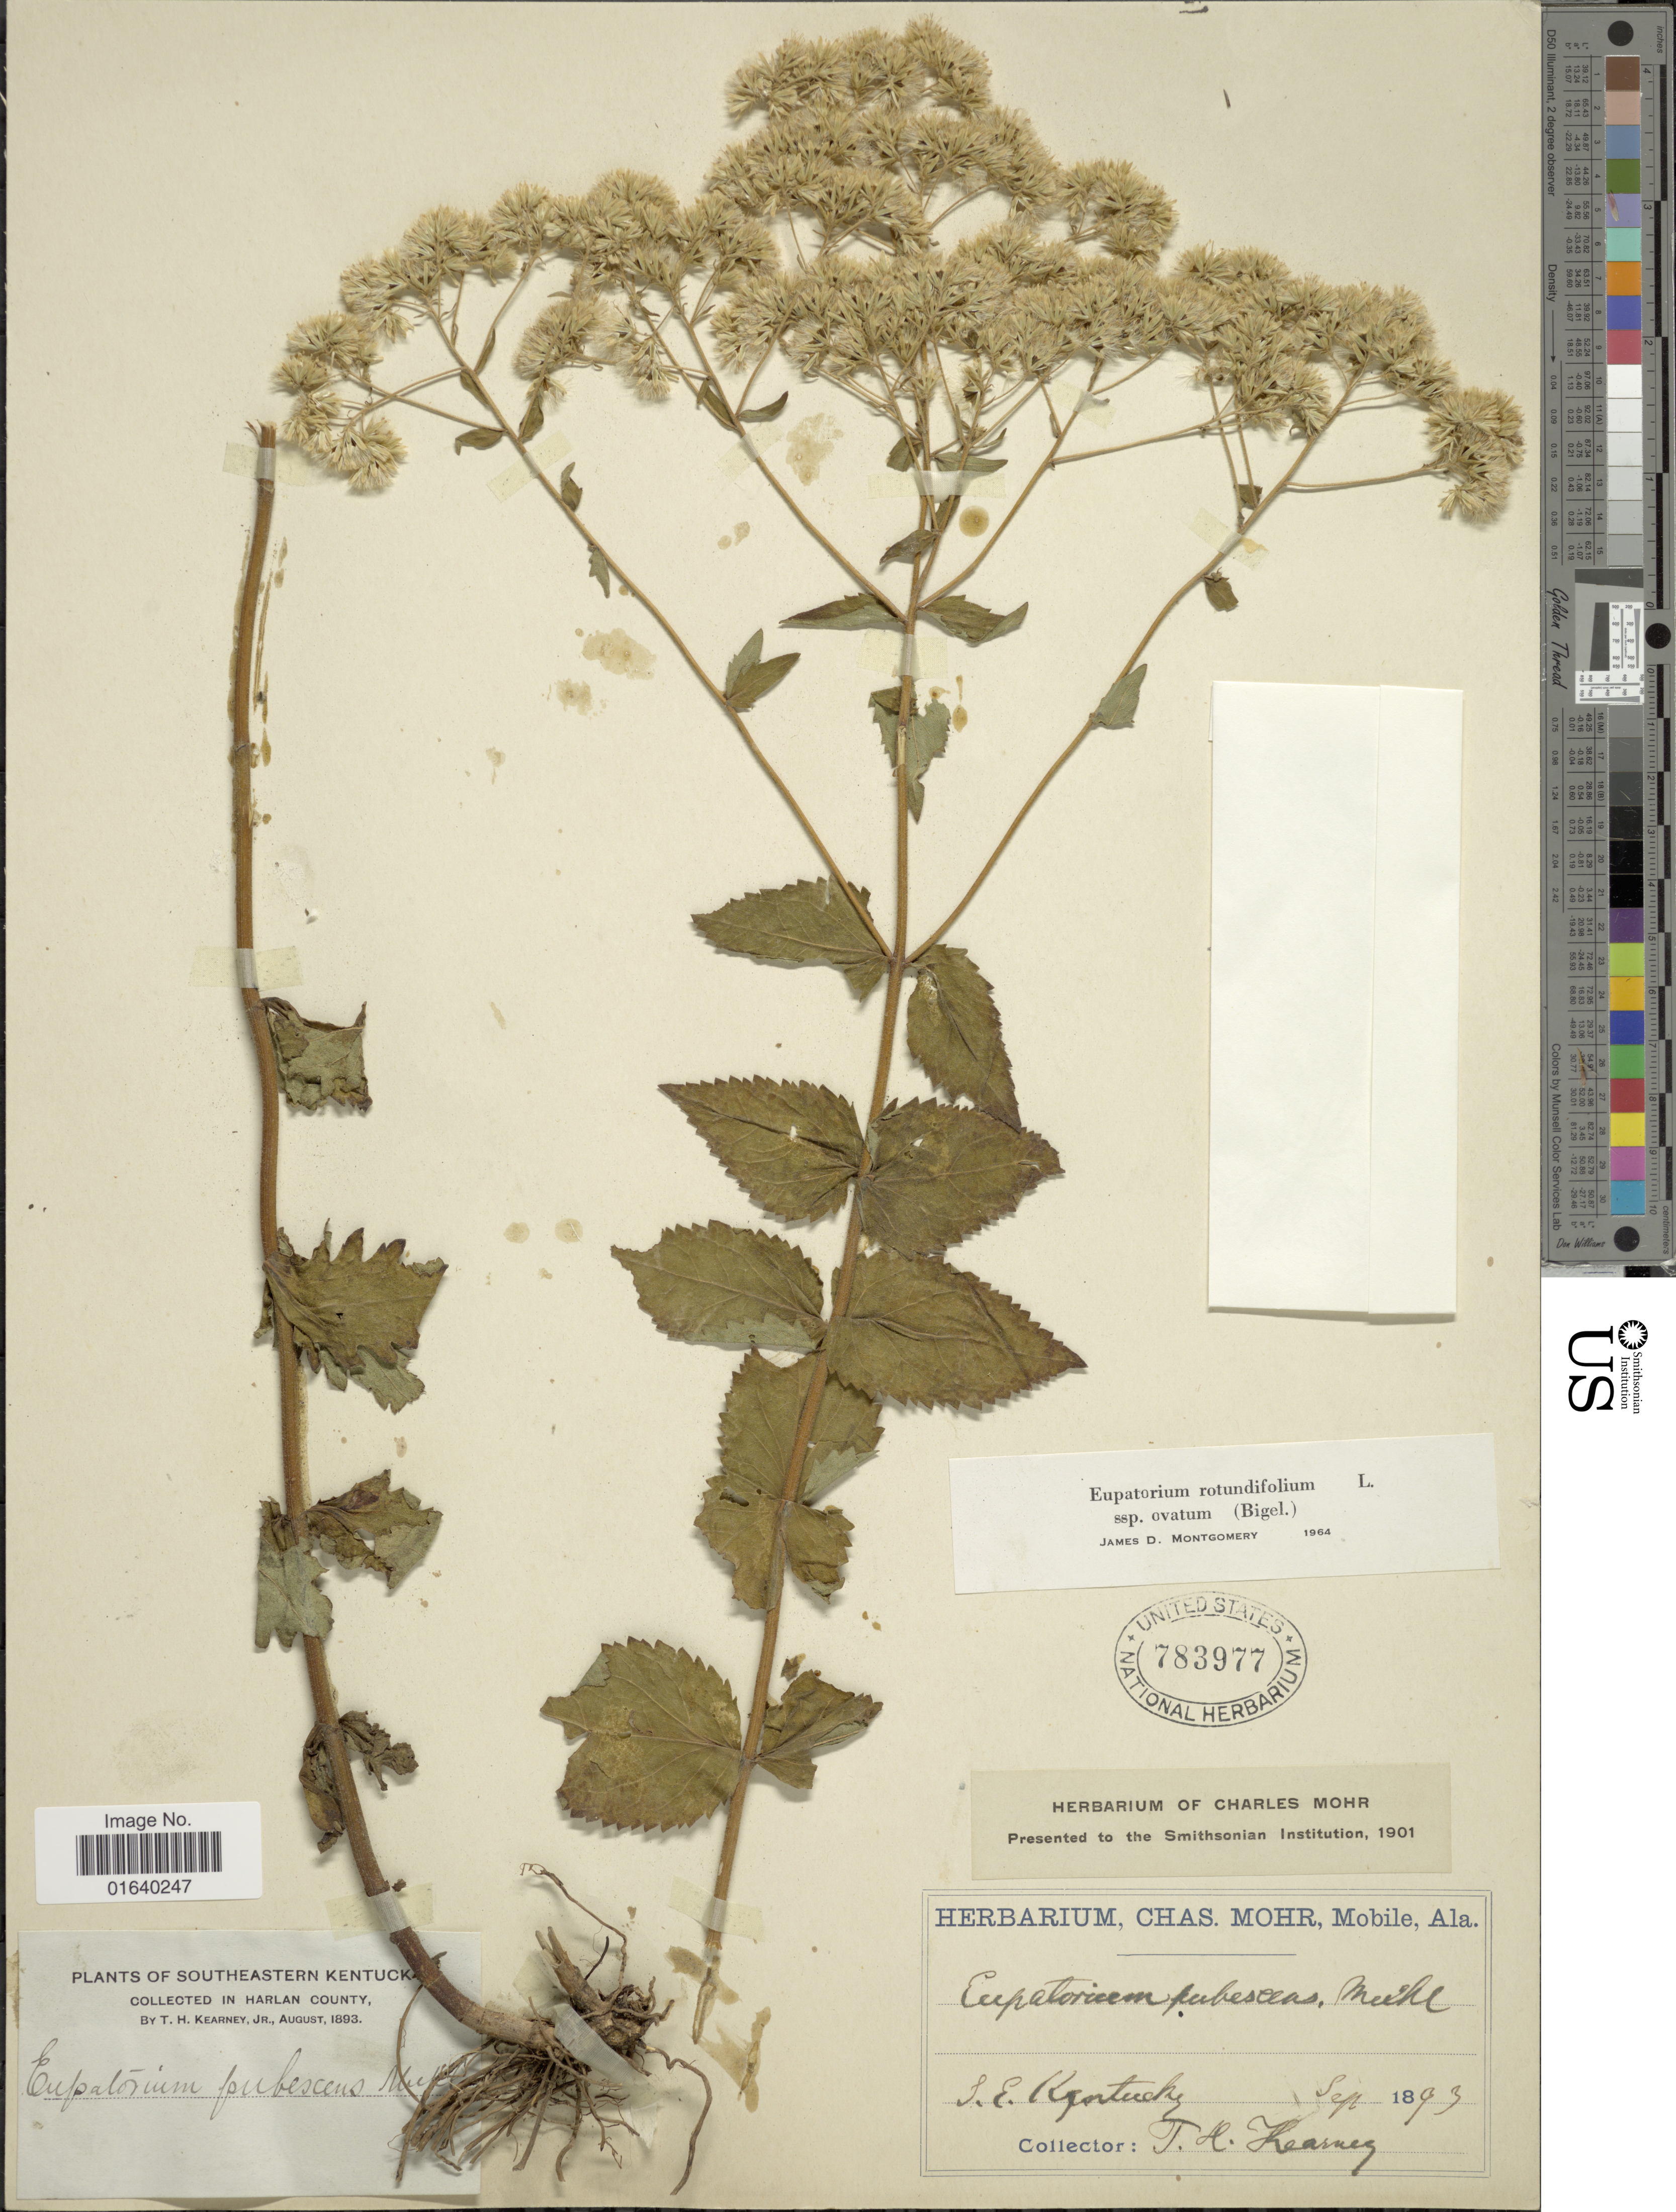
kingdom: Plantae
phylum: Tracheophyta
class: Magnoliopsida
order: Asterales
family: Asteraceae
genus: Eupatorium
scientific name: Eupatorium rotundifolium var. ovatum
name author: (Bigelow) J.D. Montgom. & Fairbrothers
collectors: T. H. Kearney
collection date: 1893-09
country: United States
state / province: Kentucky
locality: Southeastern Kentucky, in Harlan County, S.E. Kentucky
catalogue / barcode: US 783977